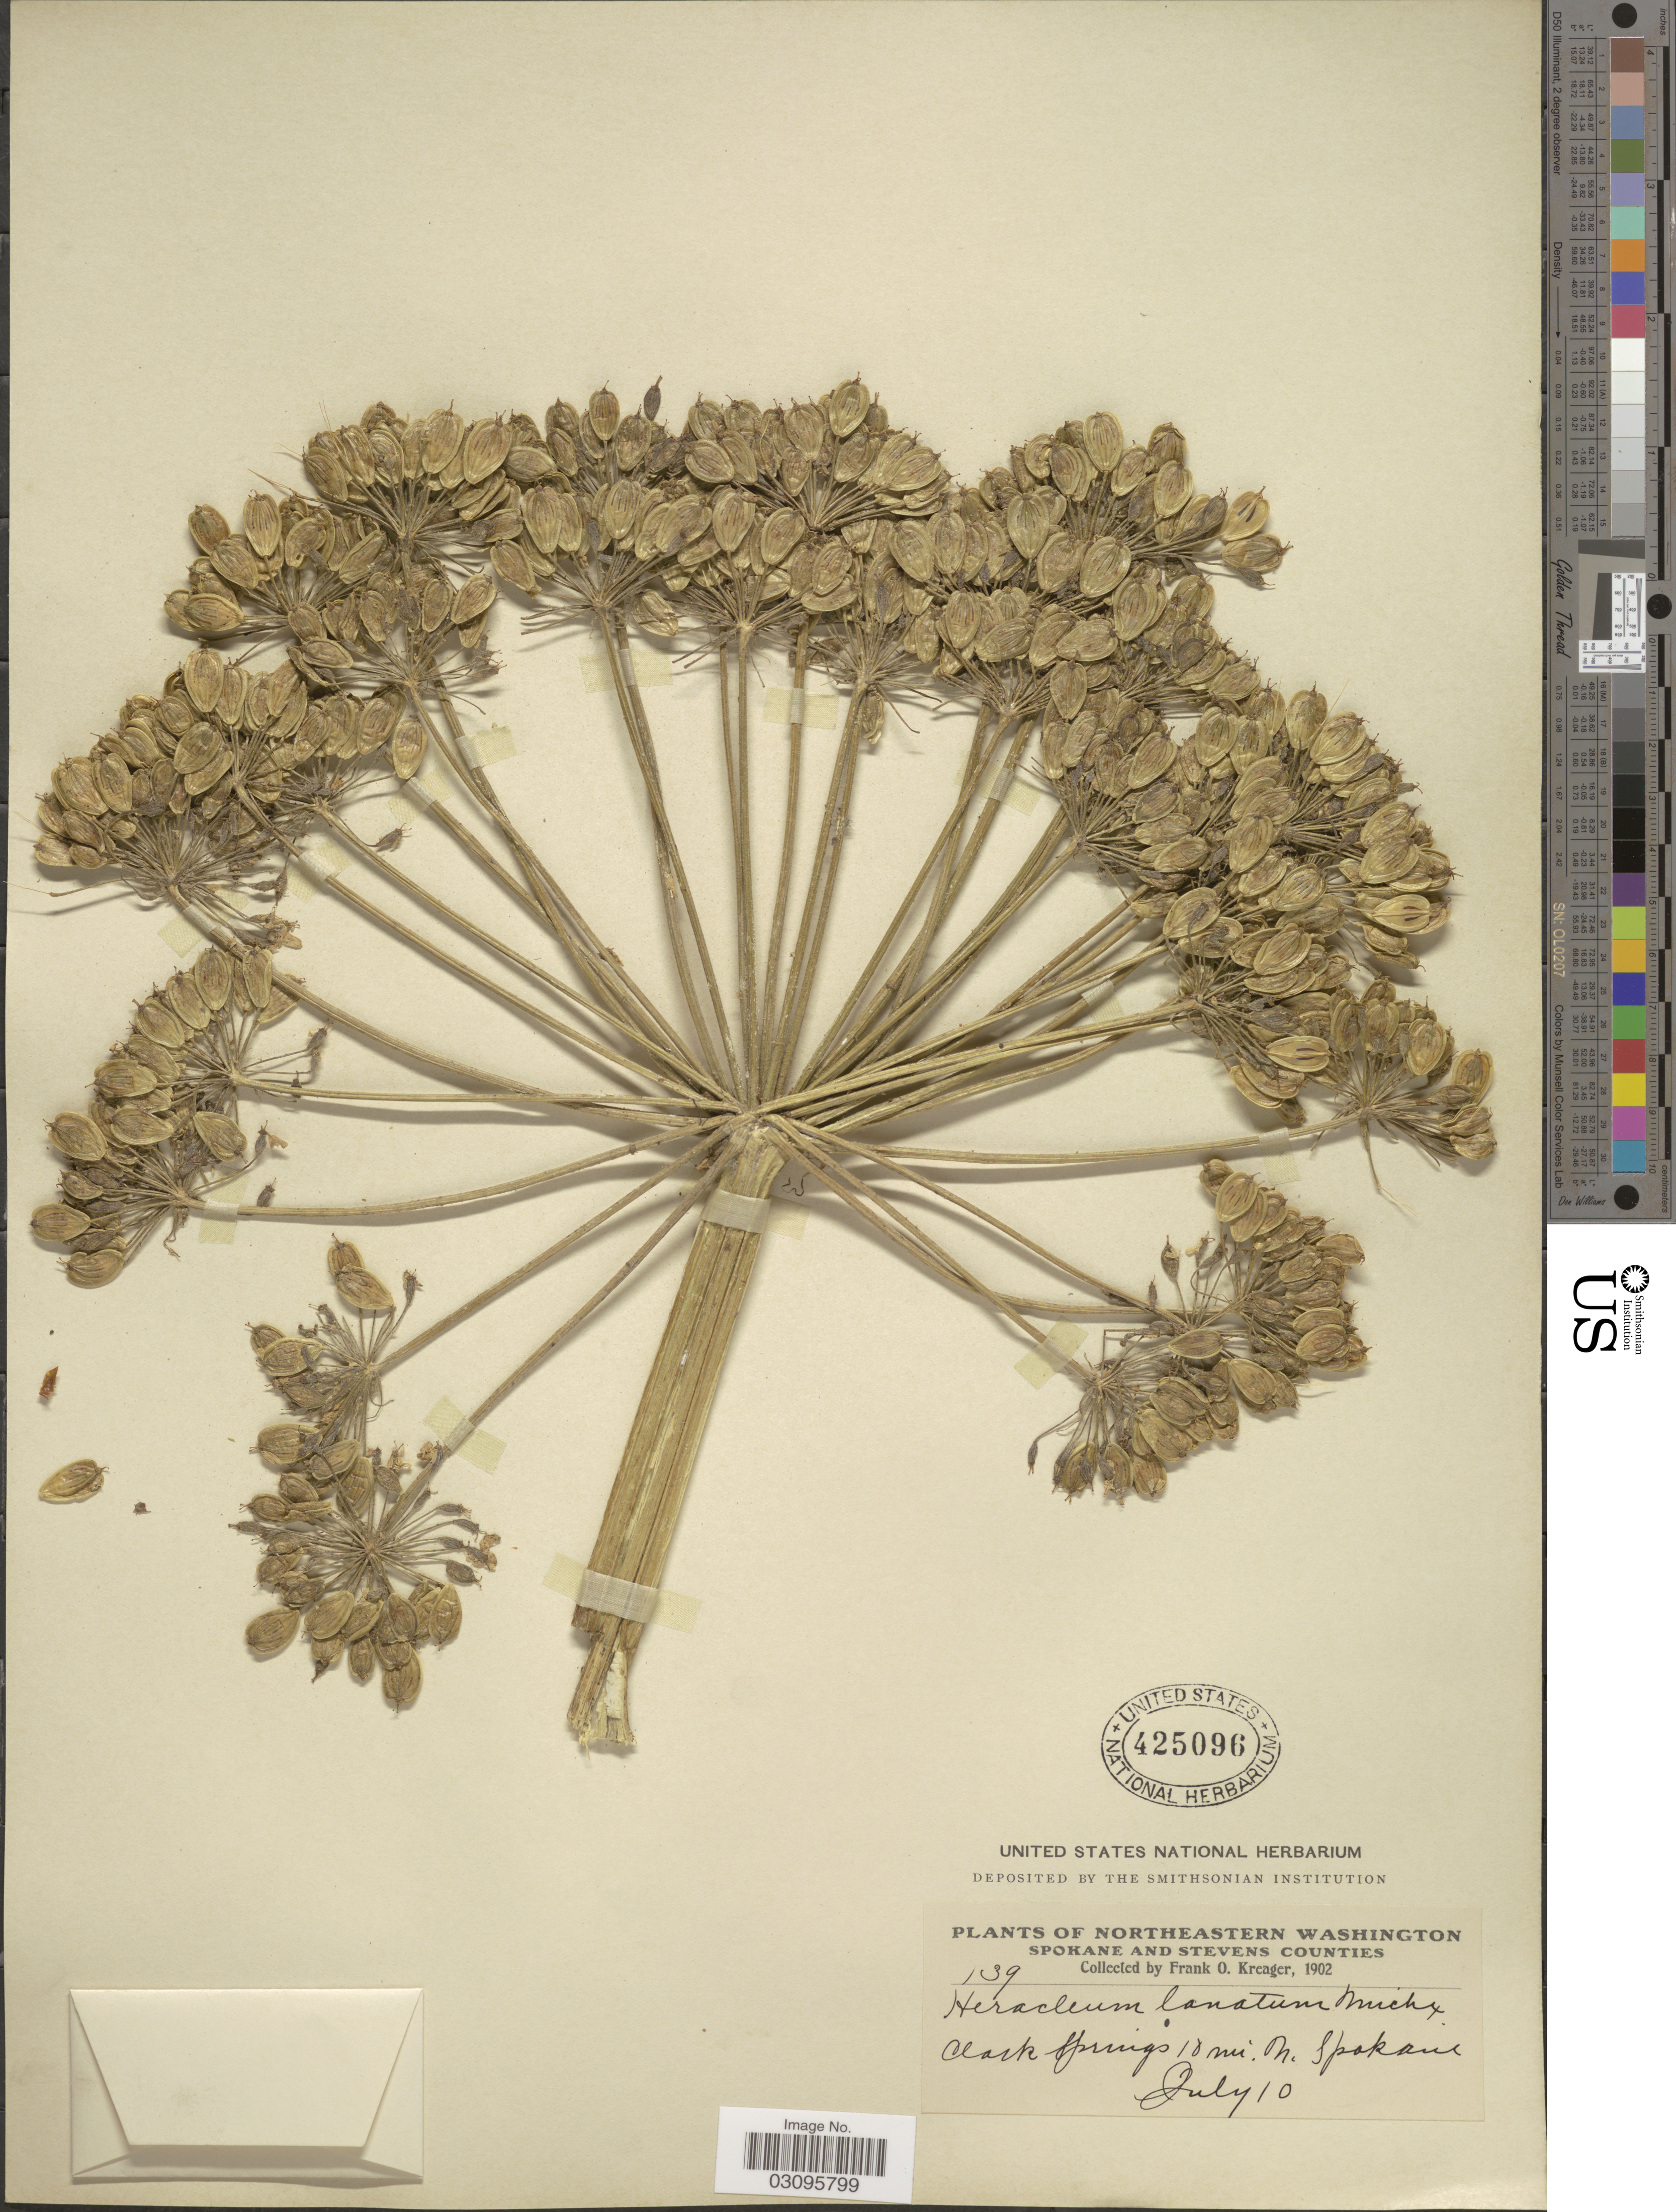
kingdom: Plantae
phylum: Tracheophyta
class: Magnoliopsida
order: Apiales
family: Apiaceae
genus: Heracleum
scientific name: Heracleum lanatum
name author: Michx.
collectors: F. Kreager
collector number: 139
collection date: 1902-07-10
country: United States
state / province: Washington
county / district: Spokane / Stevens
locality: Northeastern Washington. Spokane and Stevens Counties. Clark Springs 10 mi. N. Spokane.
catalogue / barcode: US 425096